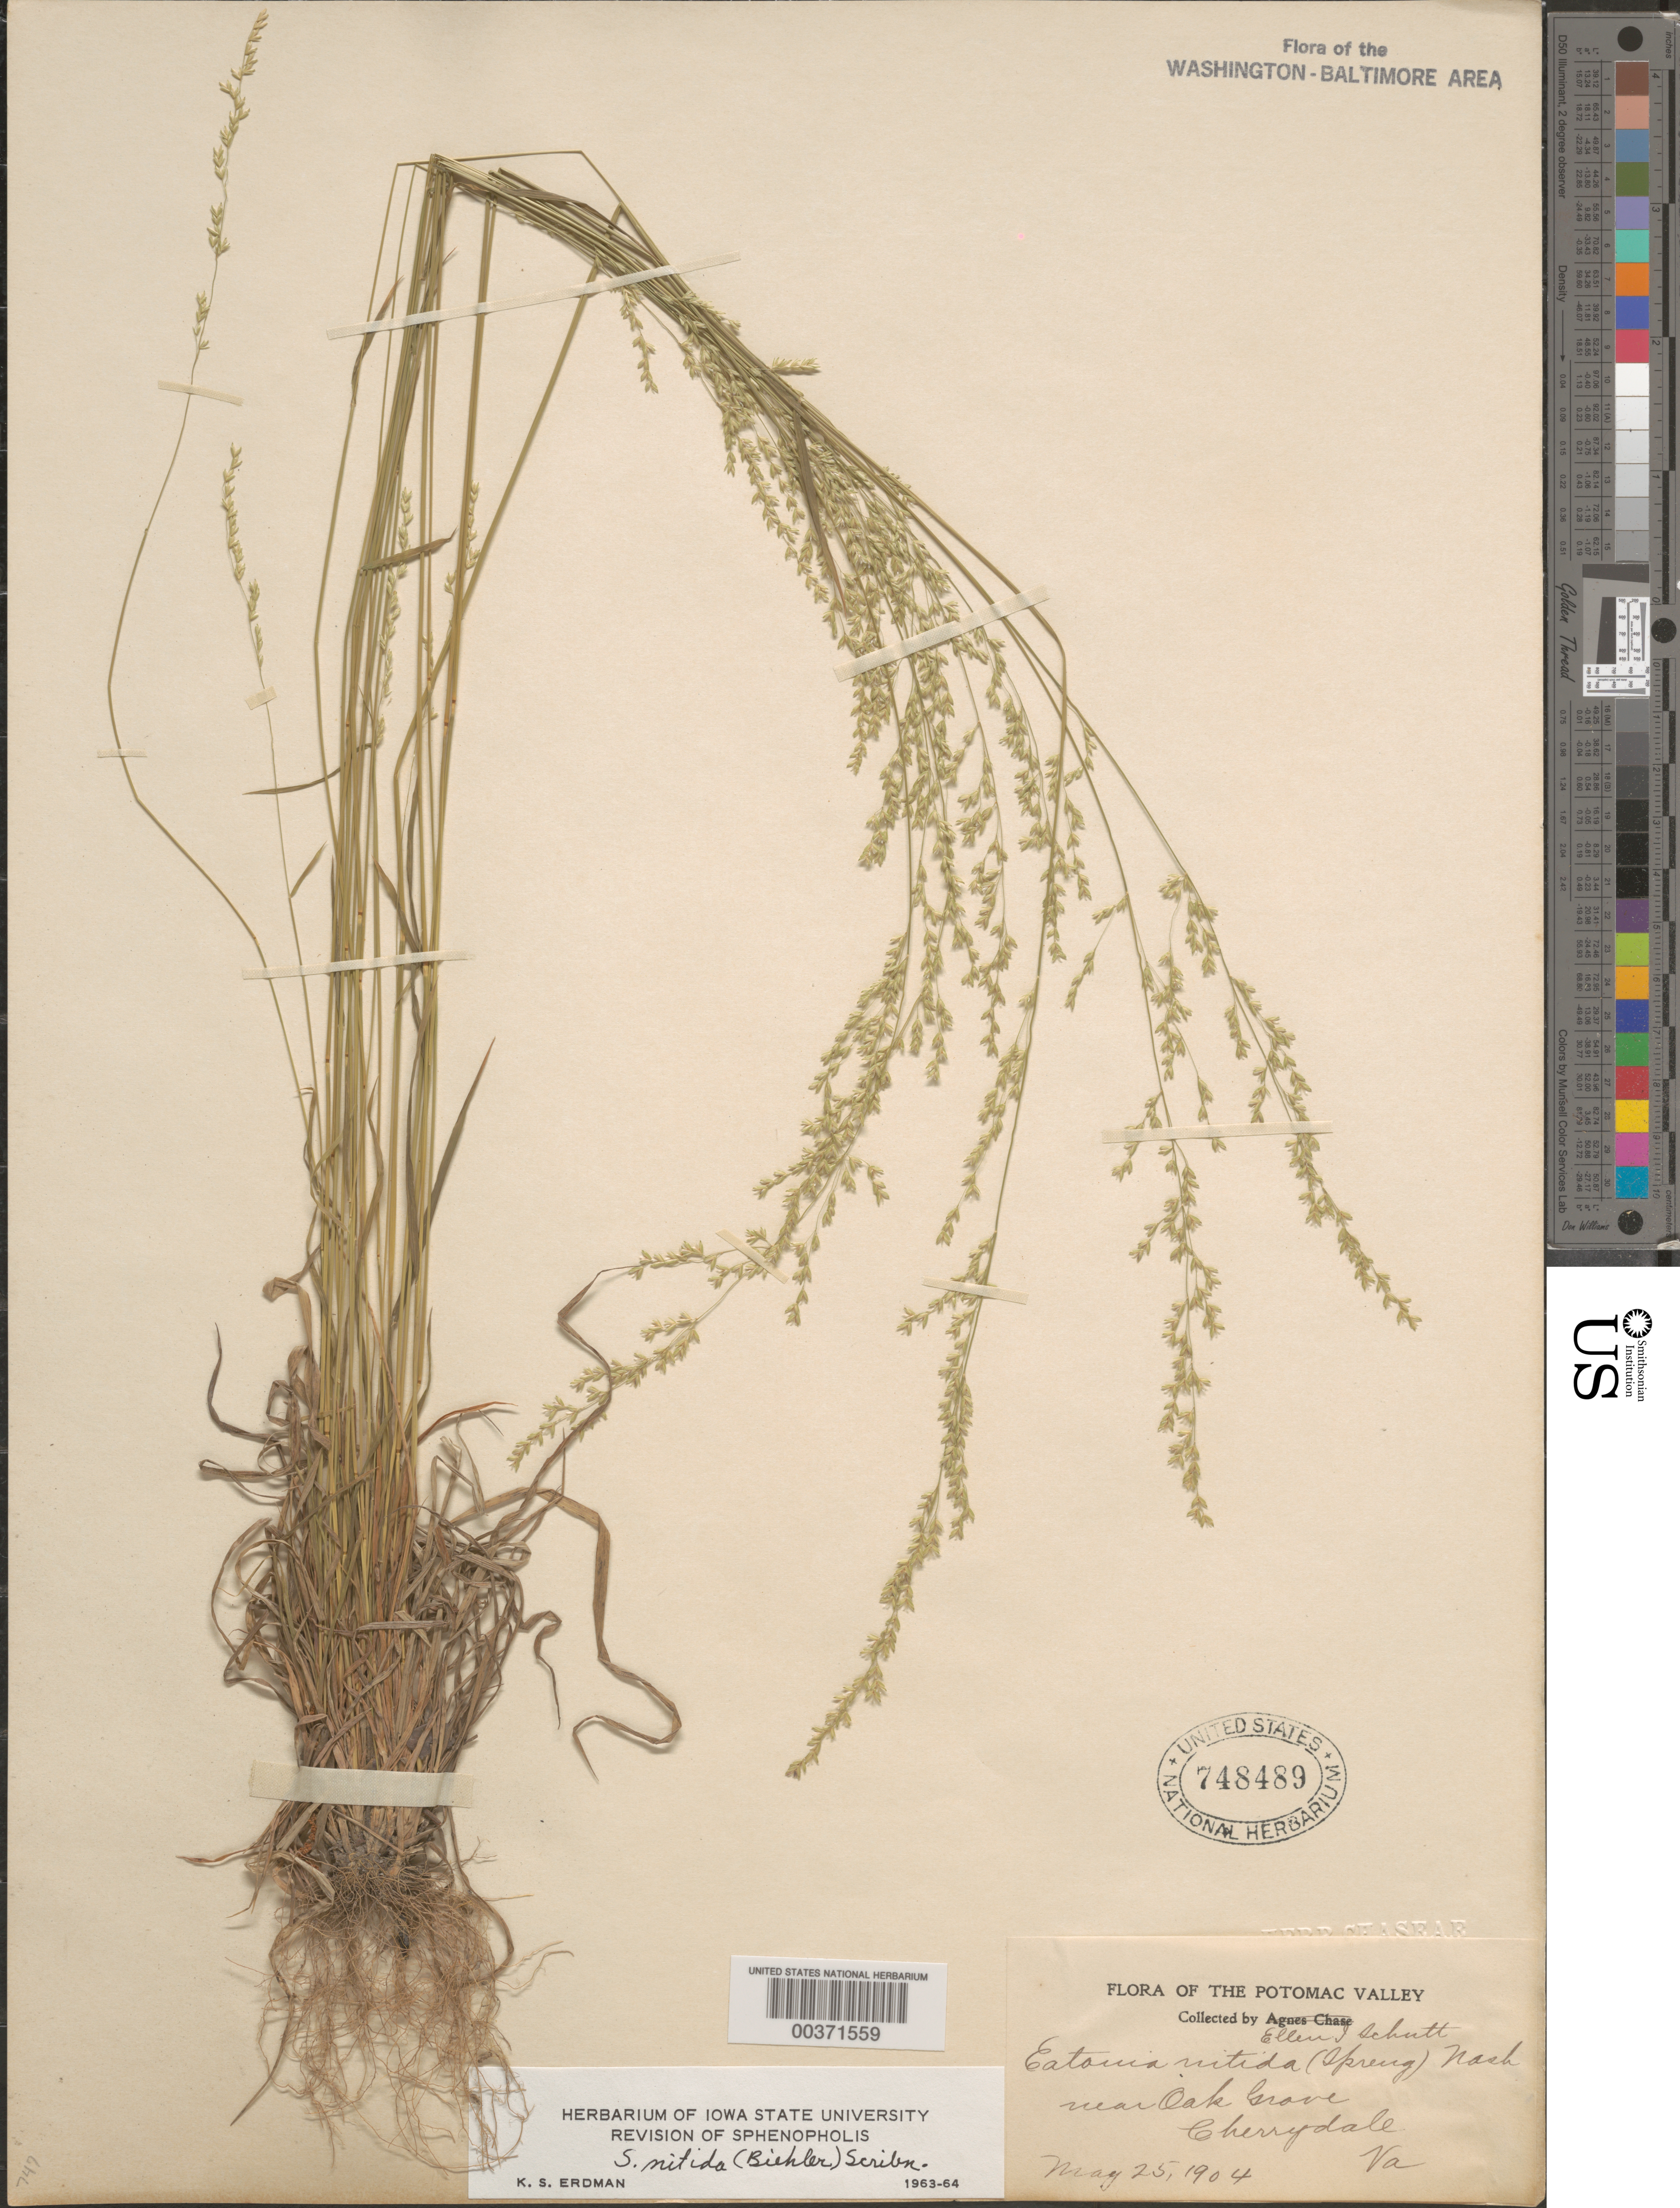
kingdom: Plantae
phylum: Tracheophyta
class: Liliopsida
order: Poales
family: Poaceae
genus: Sphenopholis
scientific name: Sphenopholis nitida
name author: (Biehler) Scribn.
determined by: Erdman, K. S.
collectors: E. Schutt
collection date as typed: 25 May 1904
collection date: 1904-05-25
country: United States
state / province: Virginia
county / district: Arlington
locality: Oak Grove, Cherrydale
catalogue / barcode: US 748489